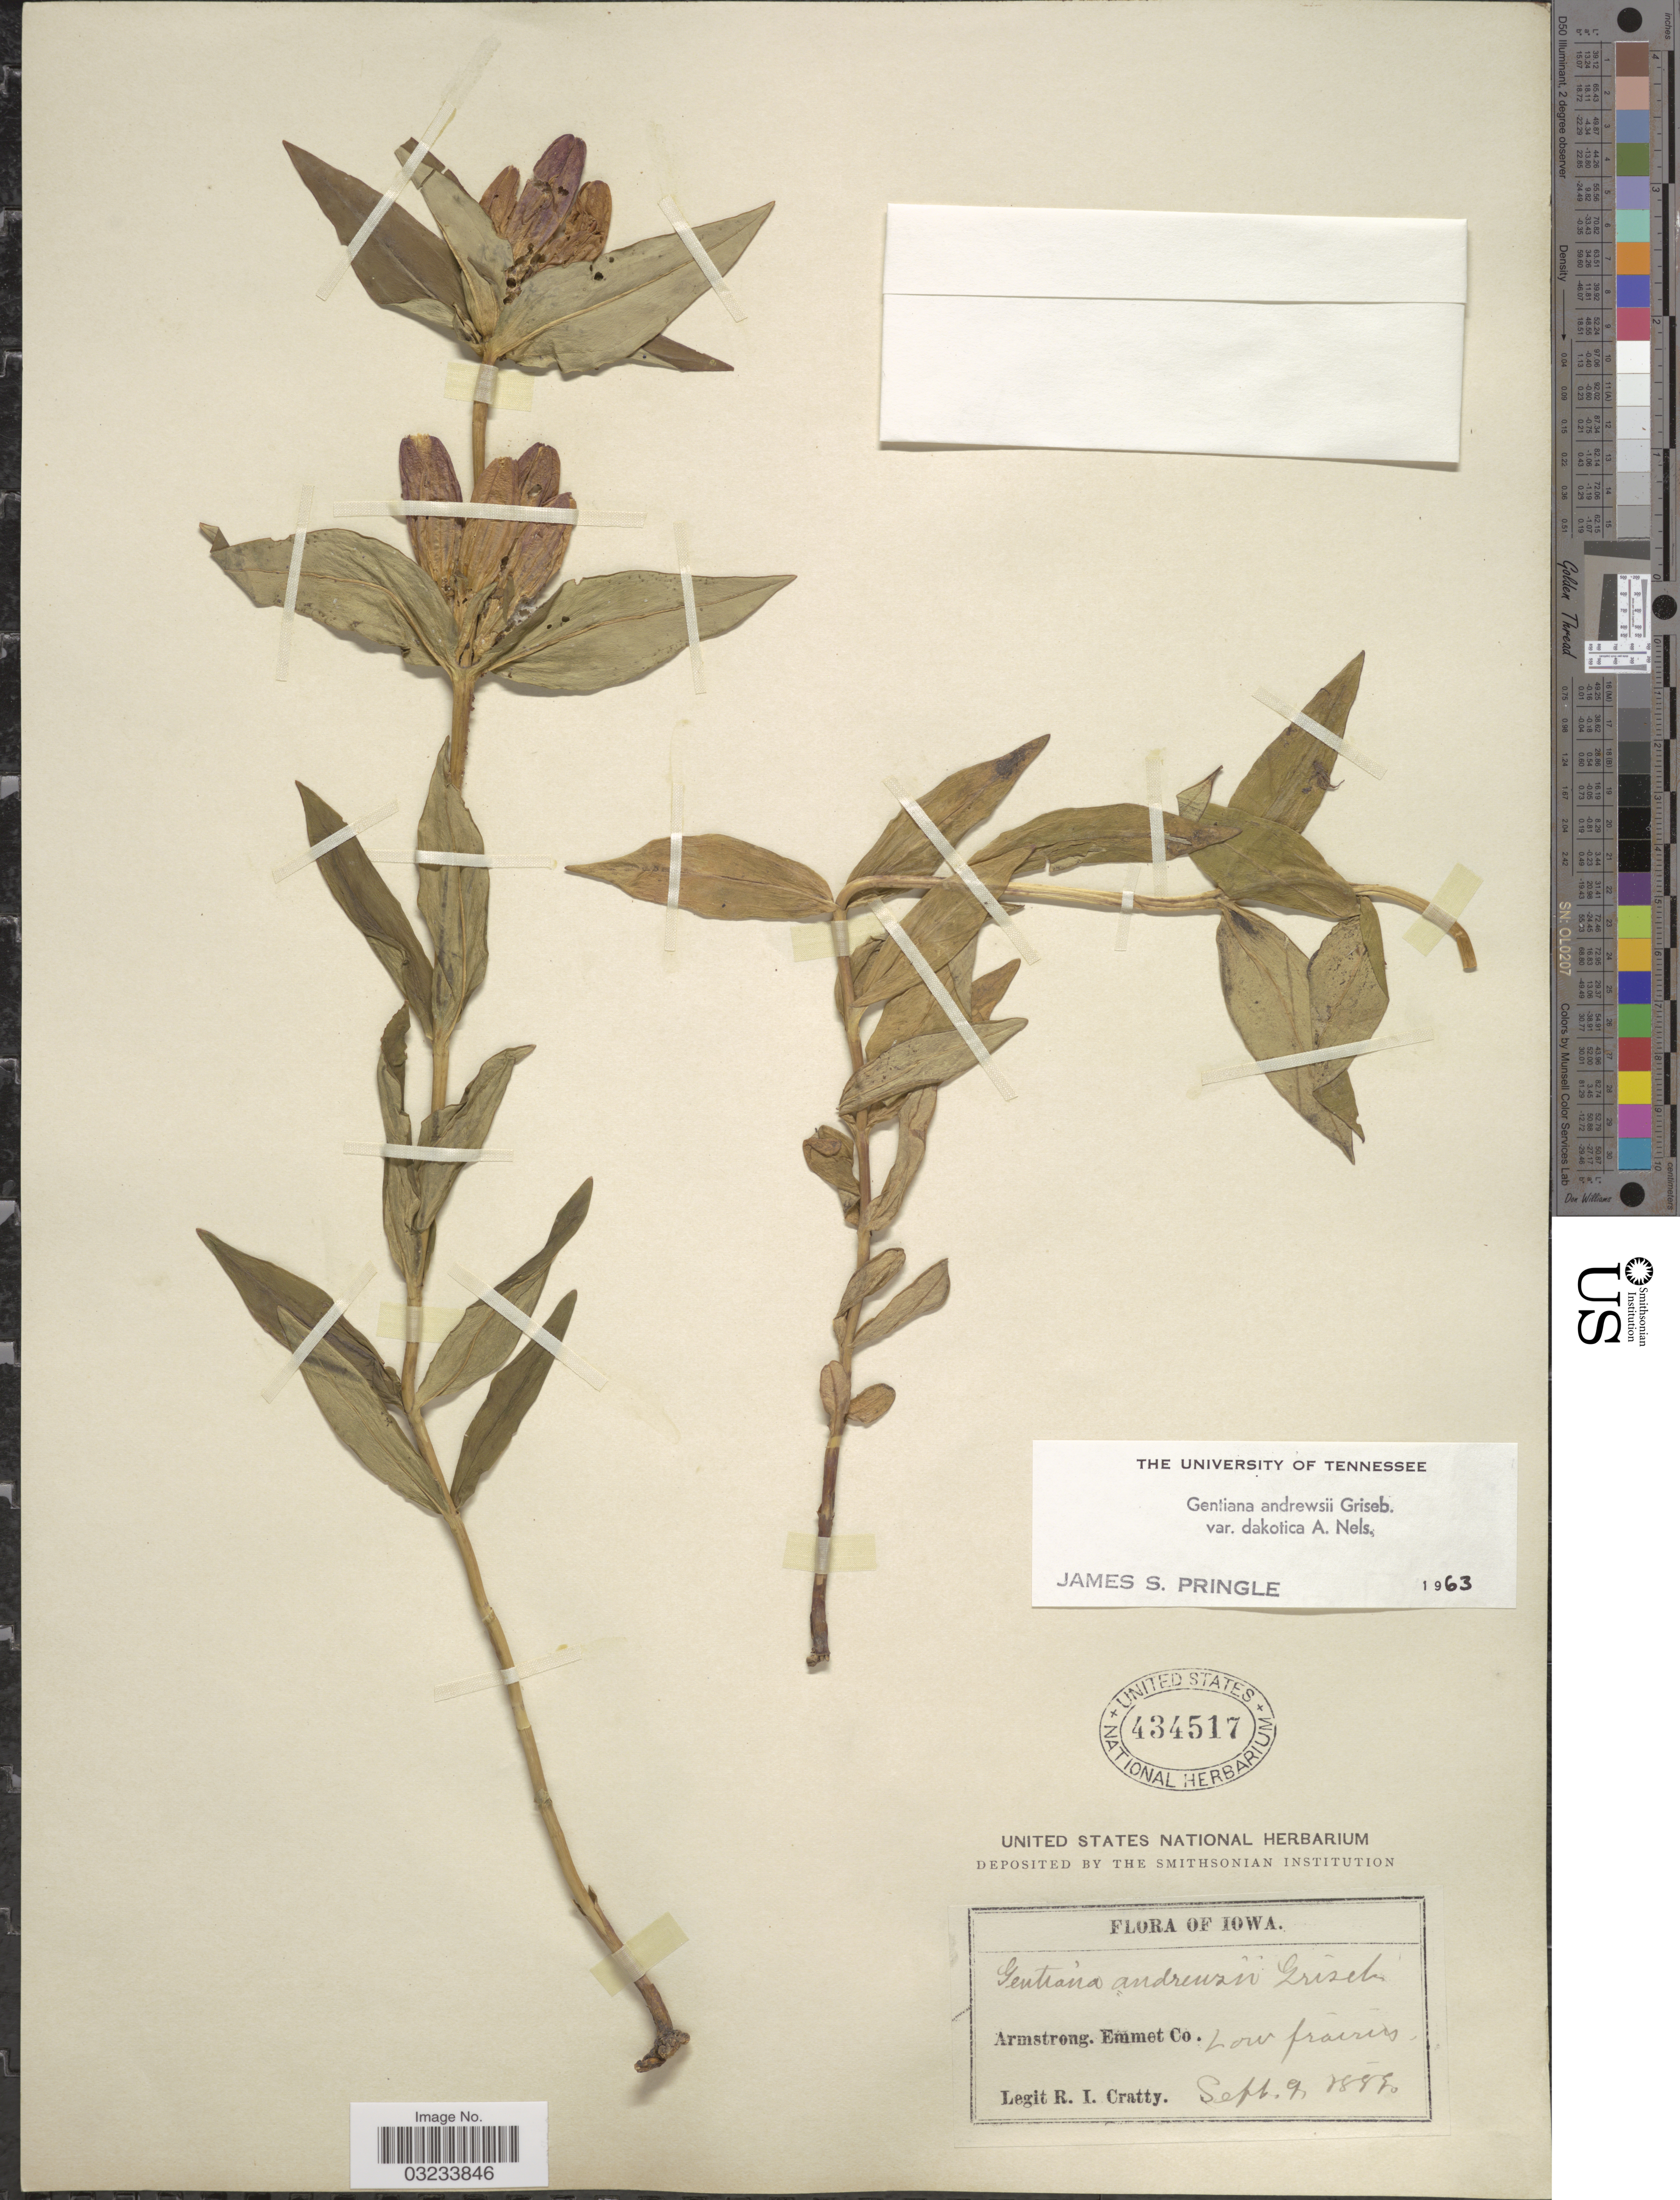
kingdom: Plantae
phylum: Tracheophyta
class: Magnoliopsida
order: Gentianales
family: Gentianaceae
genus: Gentiana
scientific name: Gentiana andrewsii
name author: Griseb.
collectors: R. Cratty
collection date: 1888-09-09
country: United States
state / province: Iowa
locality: Armstrong. Emmet Co.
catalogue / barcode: US 434517